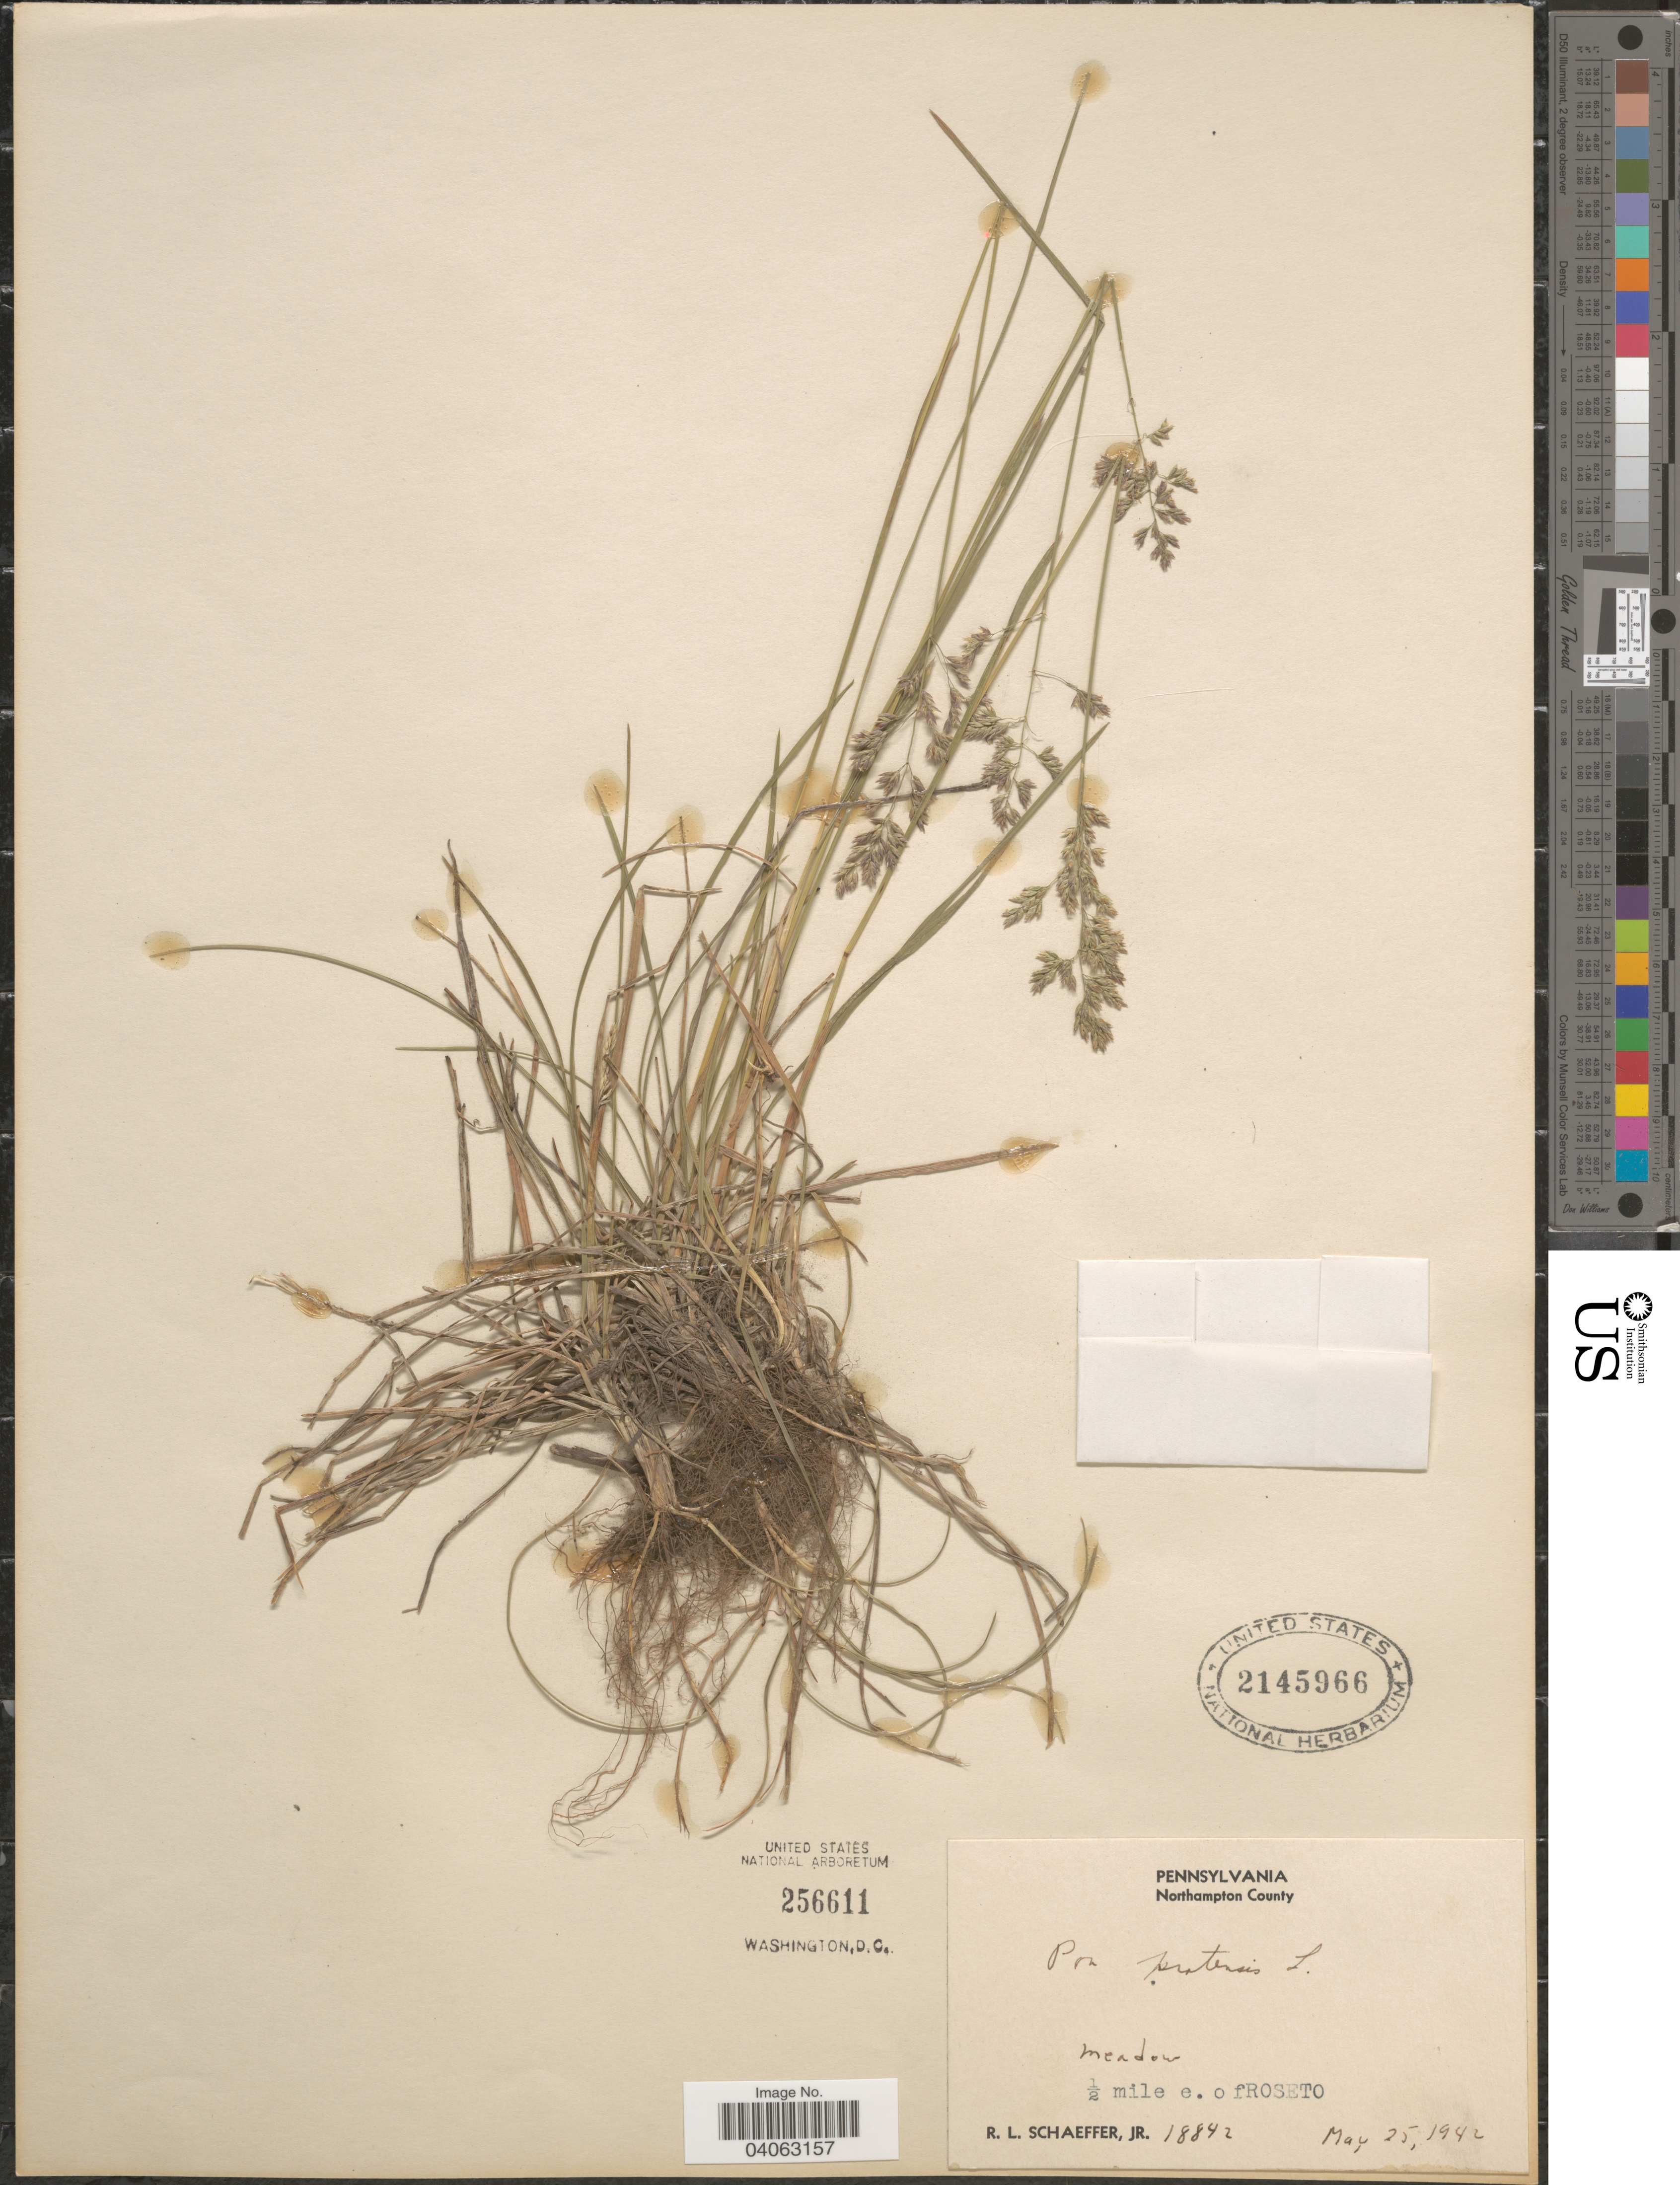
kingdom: Plantae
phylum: Tracheophyta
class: Liliopsida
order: Poales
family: Poaceae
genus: Poa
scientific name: Poa pratensis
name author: L.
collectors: R. L. Schaeffer Jr.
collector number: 18842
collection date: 1942-05-25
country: United States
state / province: Pennsylvania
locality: Northampton County. Meadow ½ mile e. o fRoseto.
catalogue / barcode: US 2145966